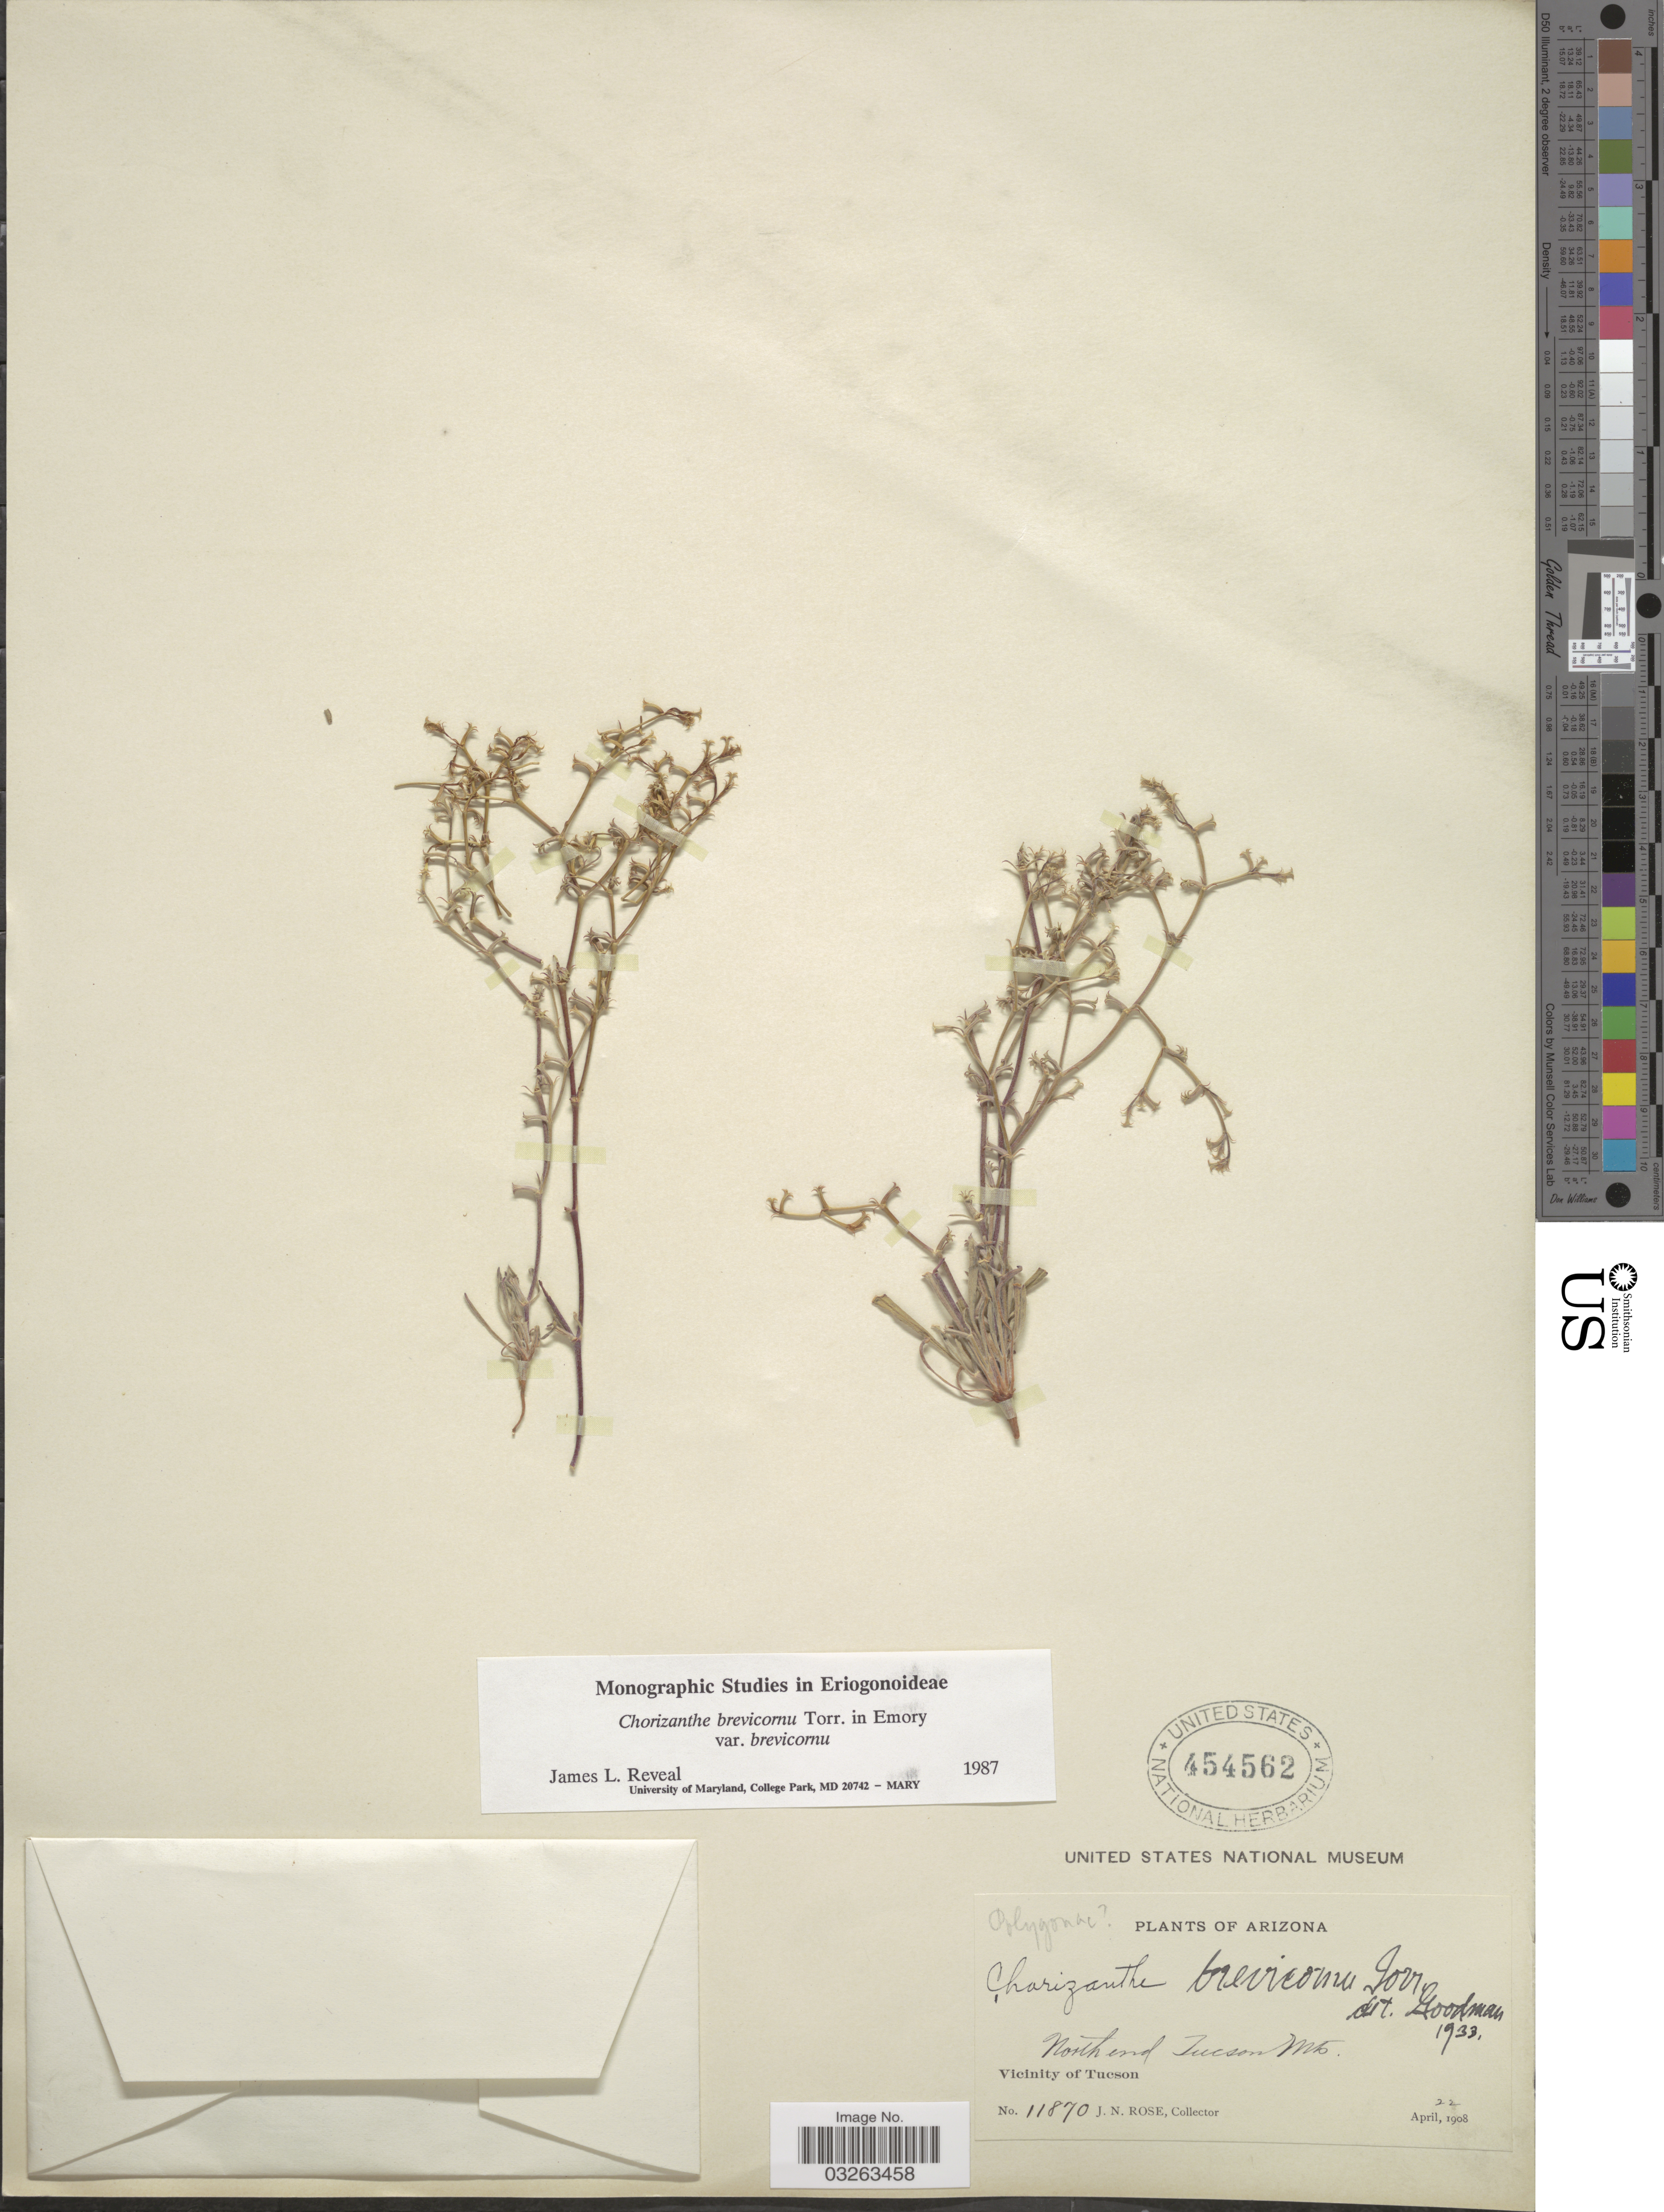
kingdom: Plantae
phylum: Tracheophyta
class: Magnoliopsida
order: Caryophyllales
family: Polygonaceae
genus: Chorizanthe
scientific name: Chorizanthe brevicornu var. brevicornu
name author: Torr.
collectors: J. N. Rose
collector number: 11870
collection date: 1908-04-22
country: United States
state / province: Arizona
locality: Northend Tucson Mts. Vicinity of Tucson.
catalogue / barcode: US 454562